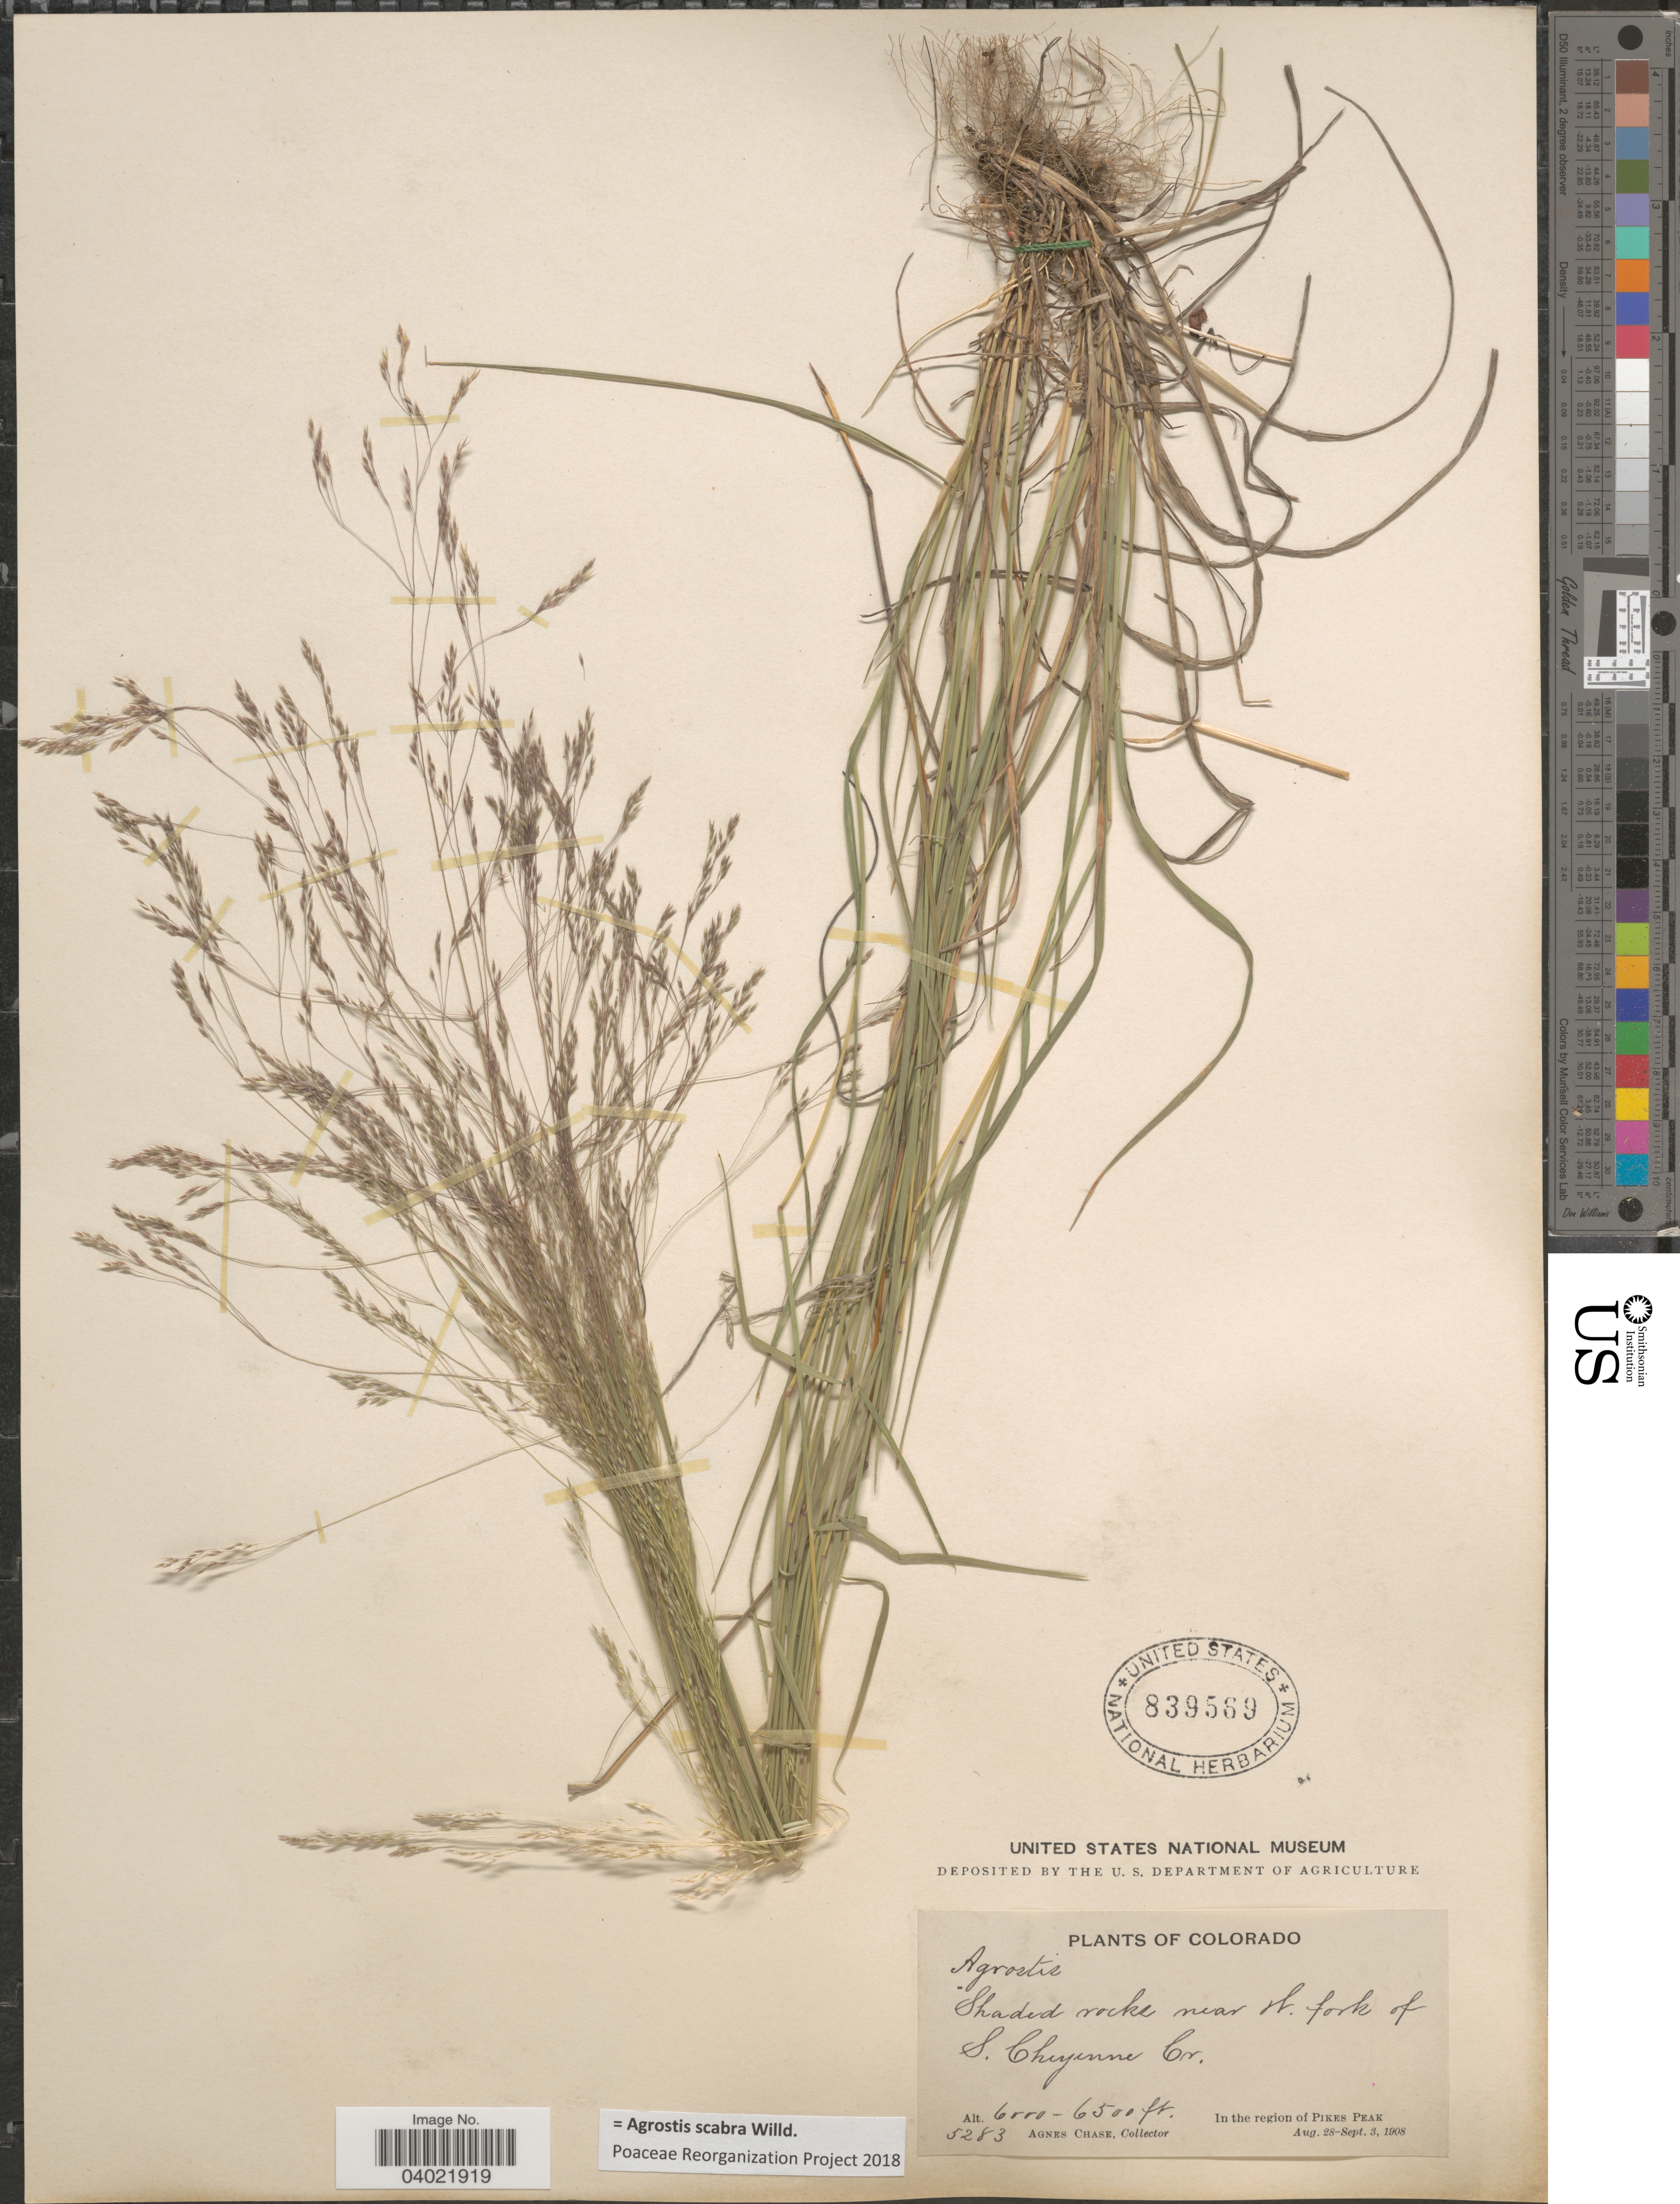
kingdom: Plantae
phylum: Tracheophyta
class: Liliopsida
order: Poales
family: Poaceae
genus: Agrostis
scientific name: Agrostis scabra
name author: Willd.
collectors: A. Chase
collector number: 5283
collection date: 1908-08-28/1908-09-03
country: United States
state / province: Colorado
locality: Near W. fork of S. Cheyenne Cr. In the region of Pikes Peak.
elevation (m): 1829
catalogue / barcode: US 839569